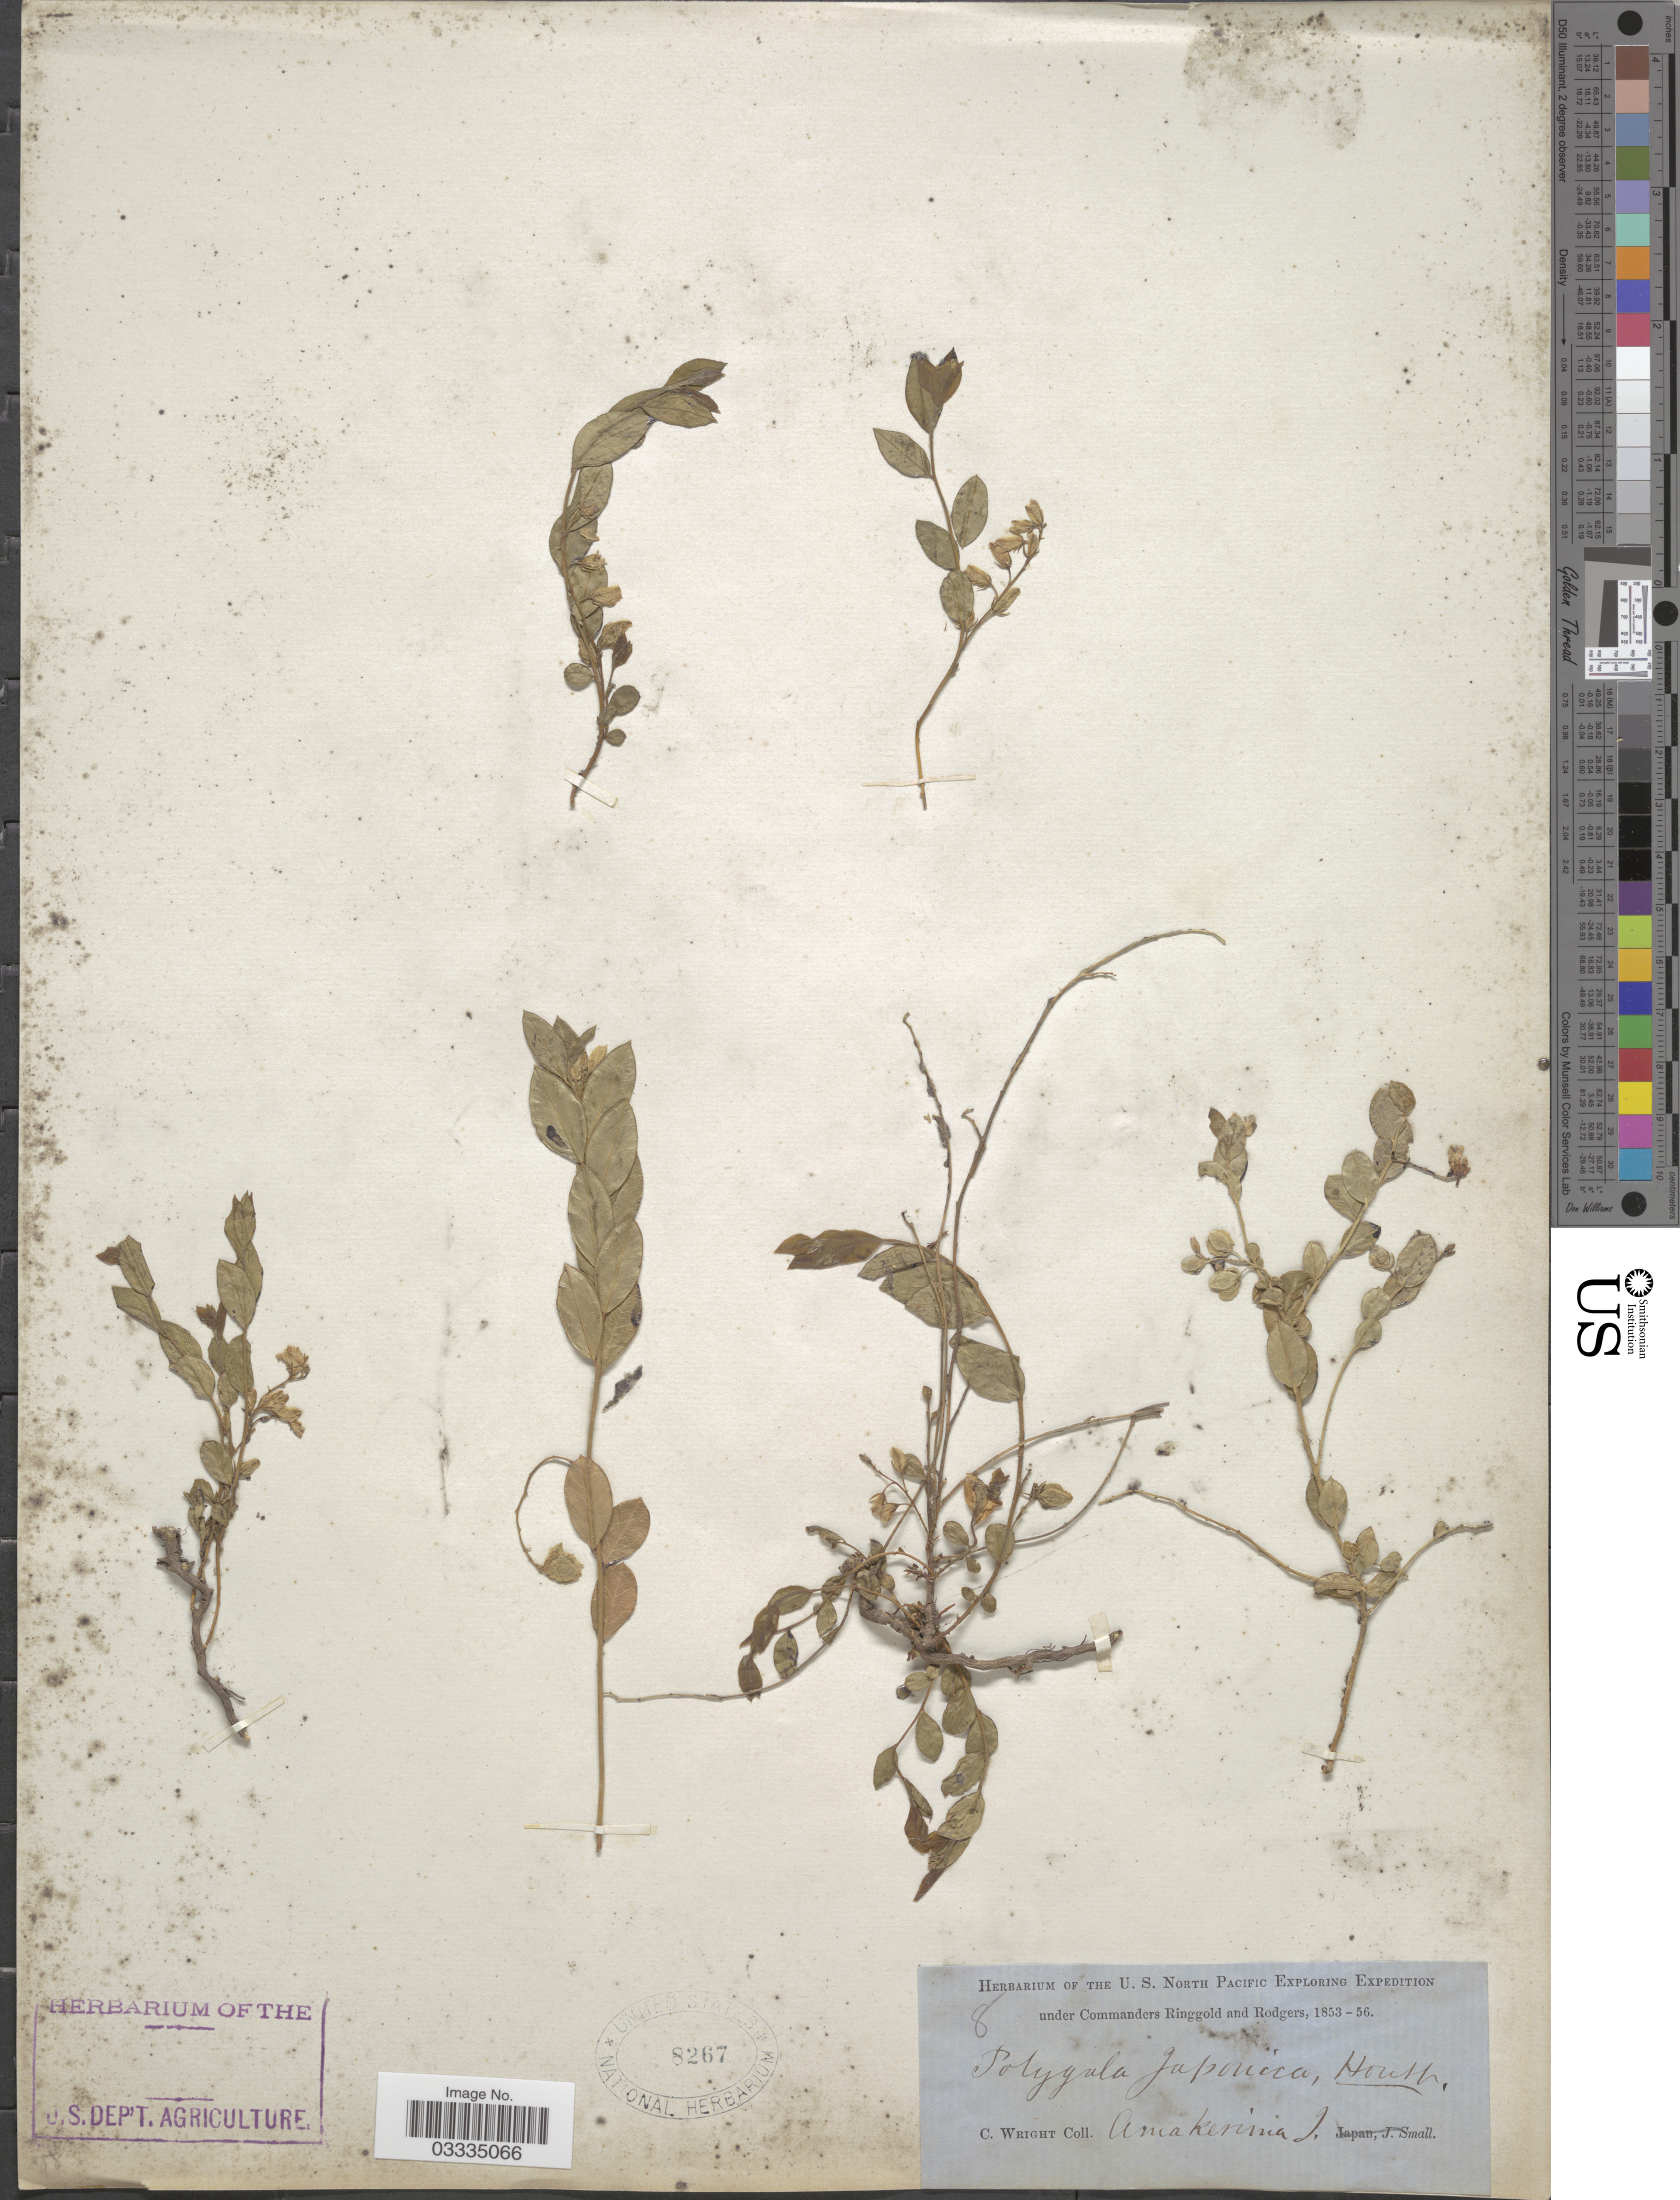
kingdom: Plantae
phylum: Tracheophyta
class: Magnoliopsida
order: Fabales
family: Polygalaceae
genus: Polygala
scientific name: Polygala japonica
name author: Houtt.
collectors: C. Wright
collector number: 8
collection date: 1853/1856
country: Japan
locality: Amakerima I.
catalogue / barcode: US 8267